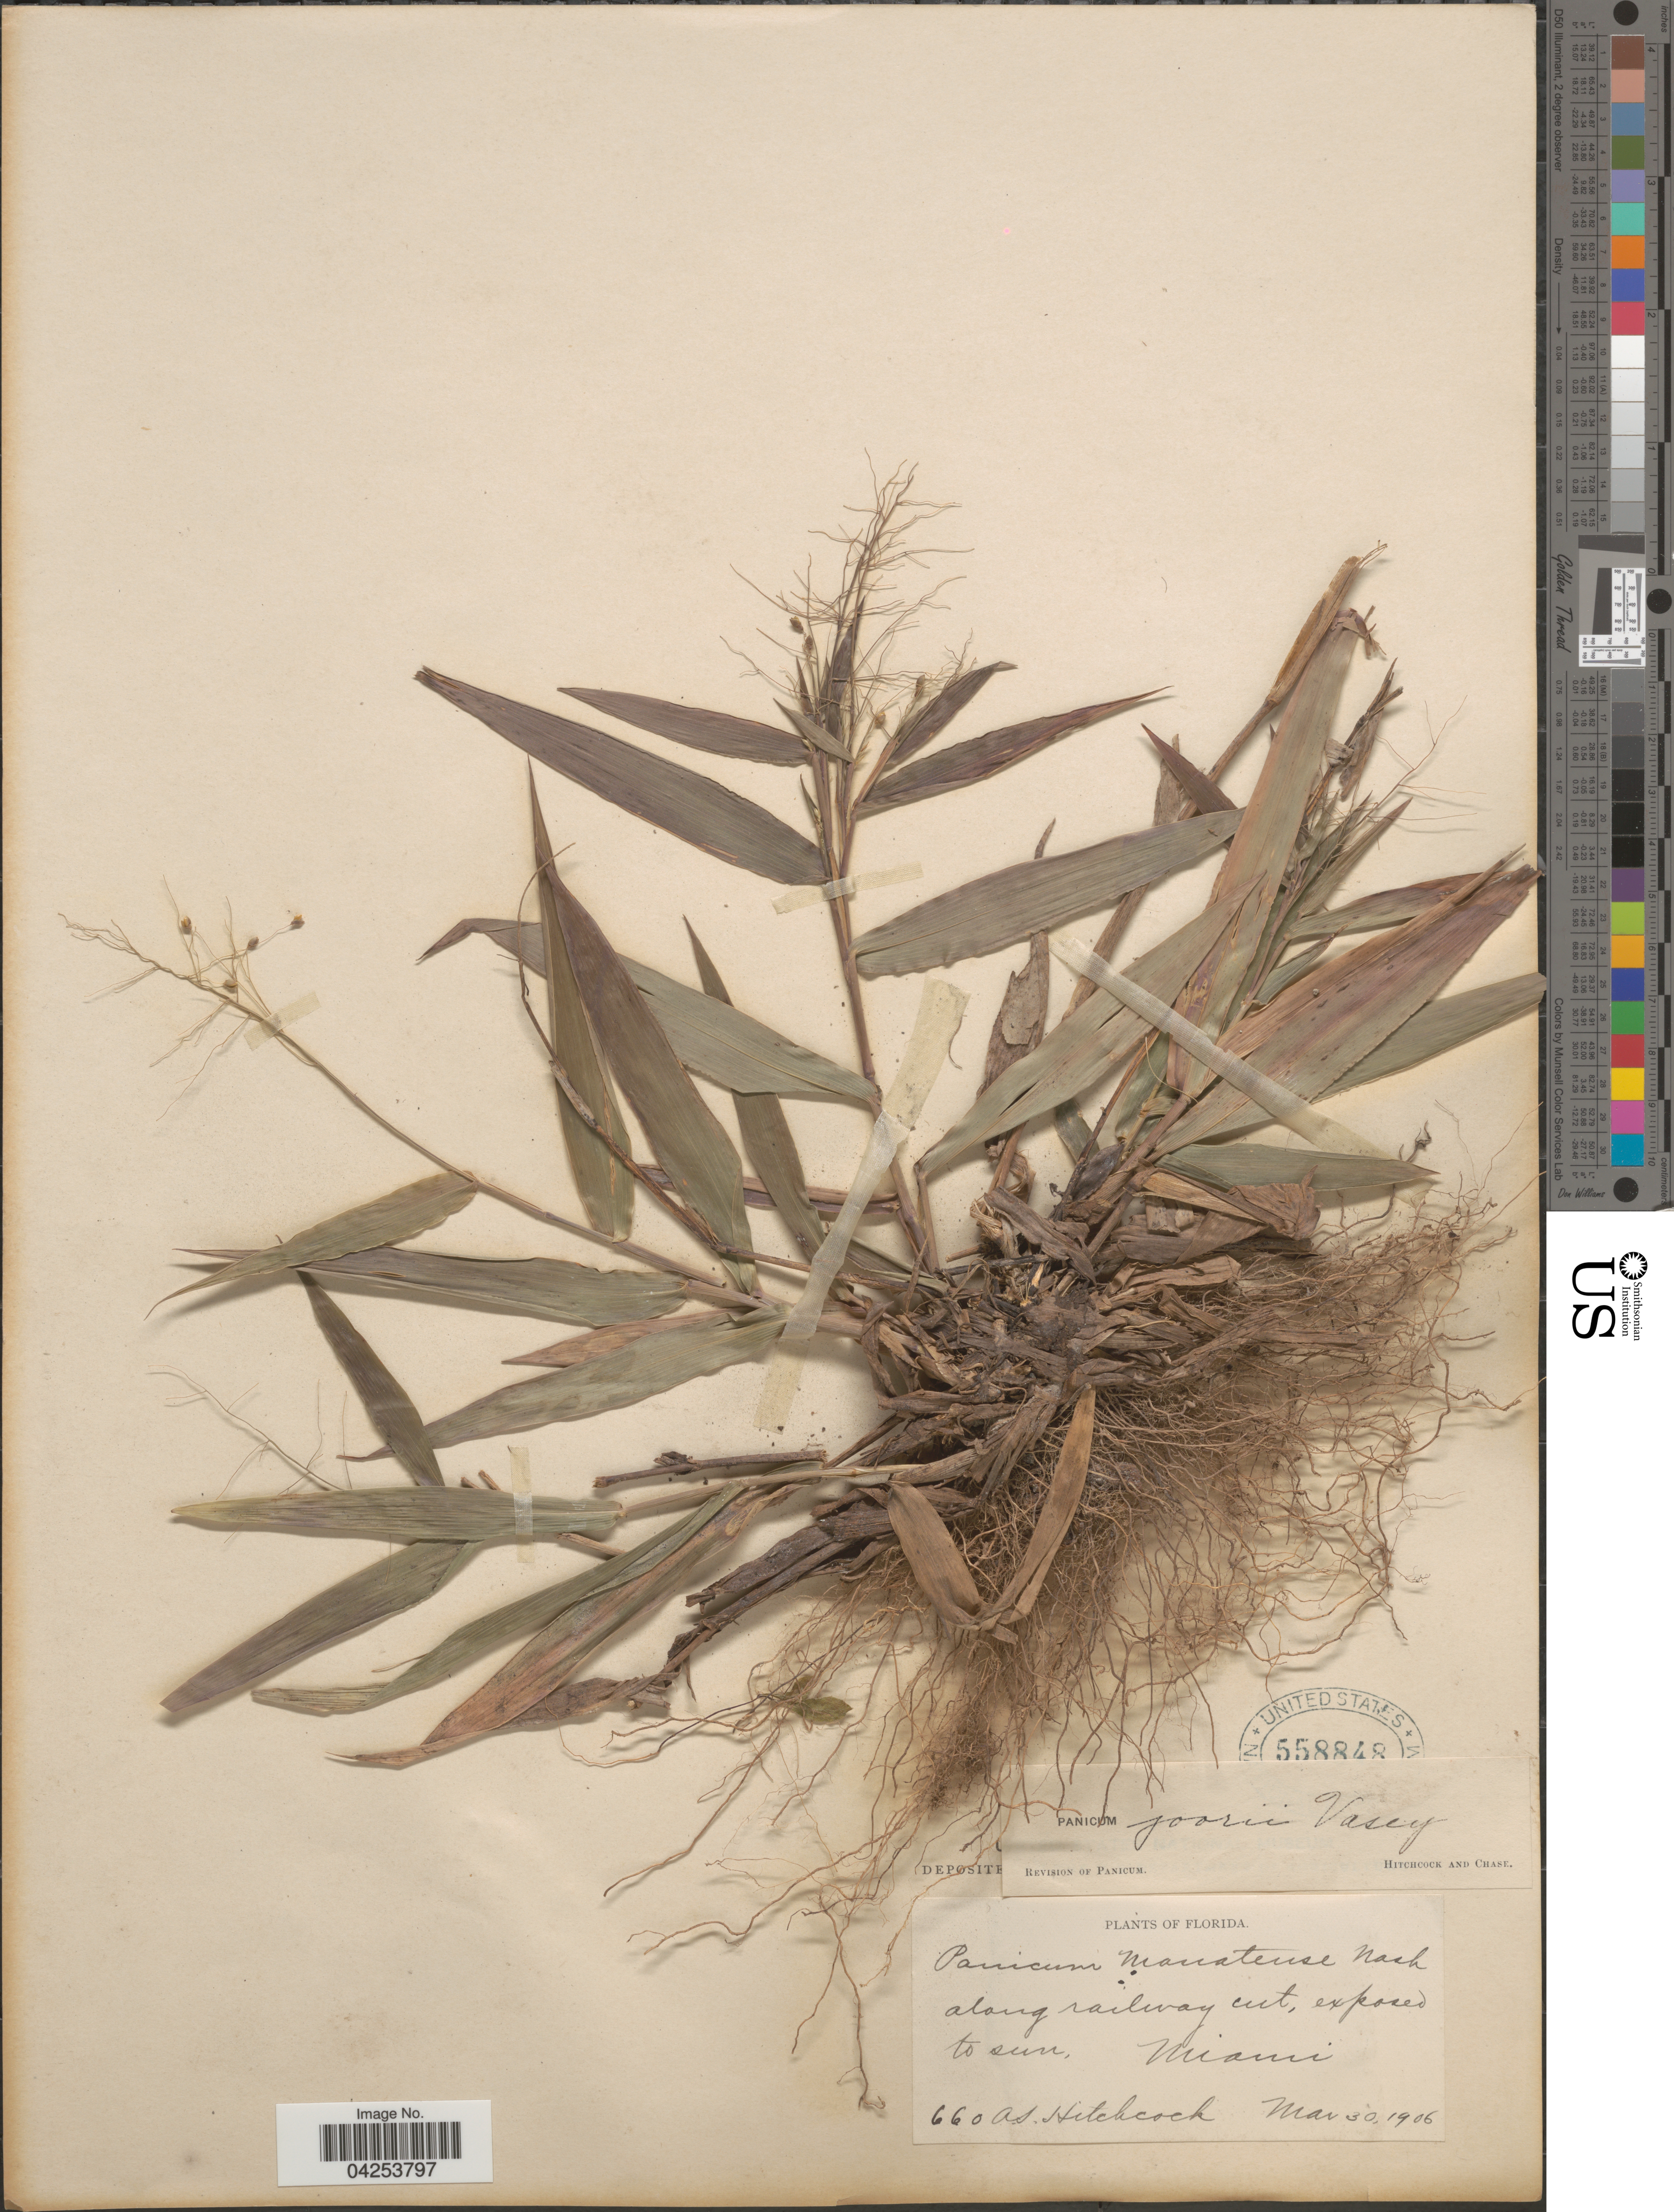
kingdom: Plantae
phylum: Tracheophyta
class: Liliopsida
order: Poales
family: Poaceae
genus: Dichanthelium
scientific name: Dichanthelium commutatum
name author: (Schult.) Gould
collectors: A. S. Hitchcock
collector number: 660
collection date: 1906-03-30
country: United States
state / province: Florida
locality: Miami.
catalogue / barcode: US 558848